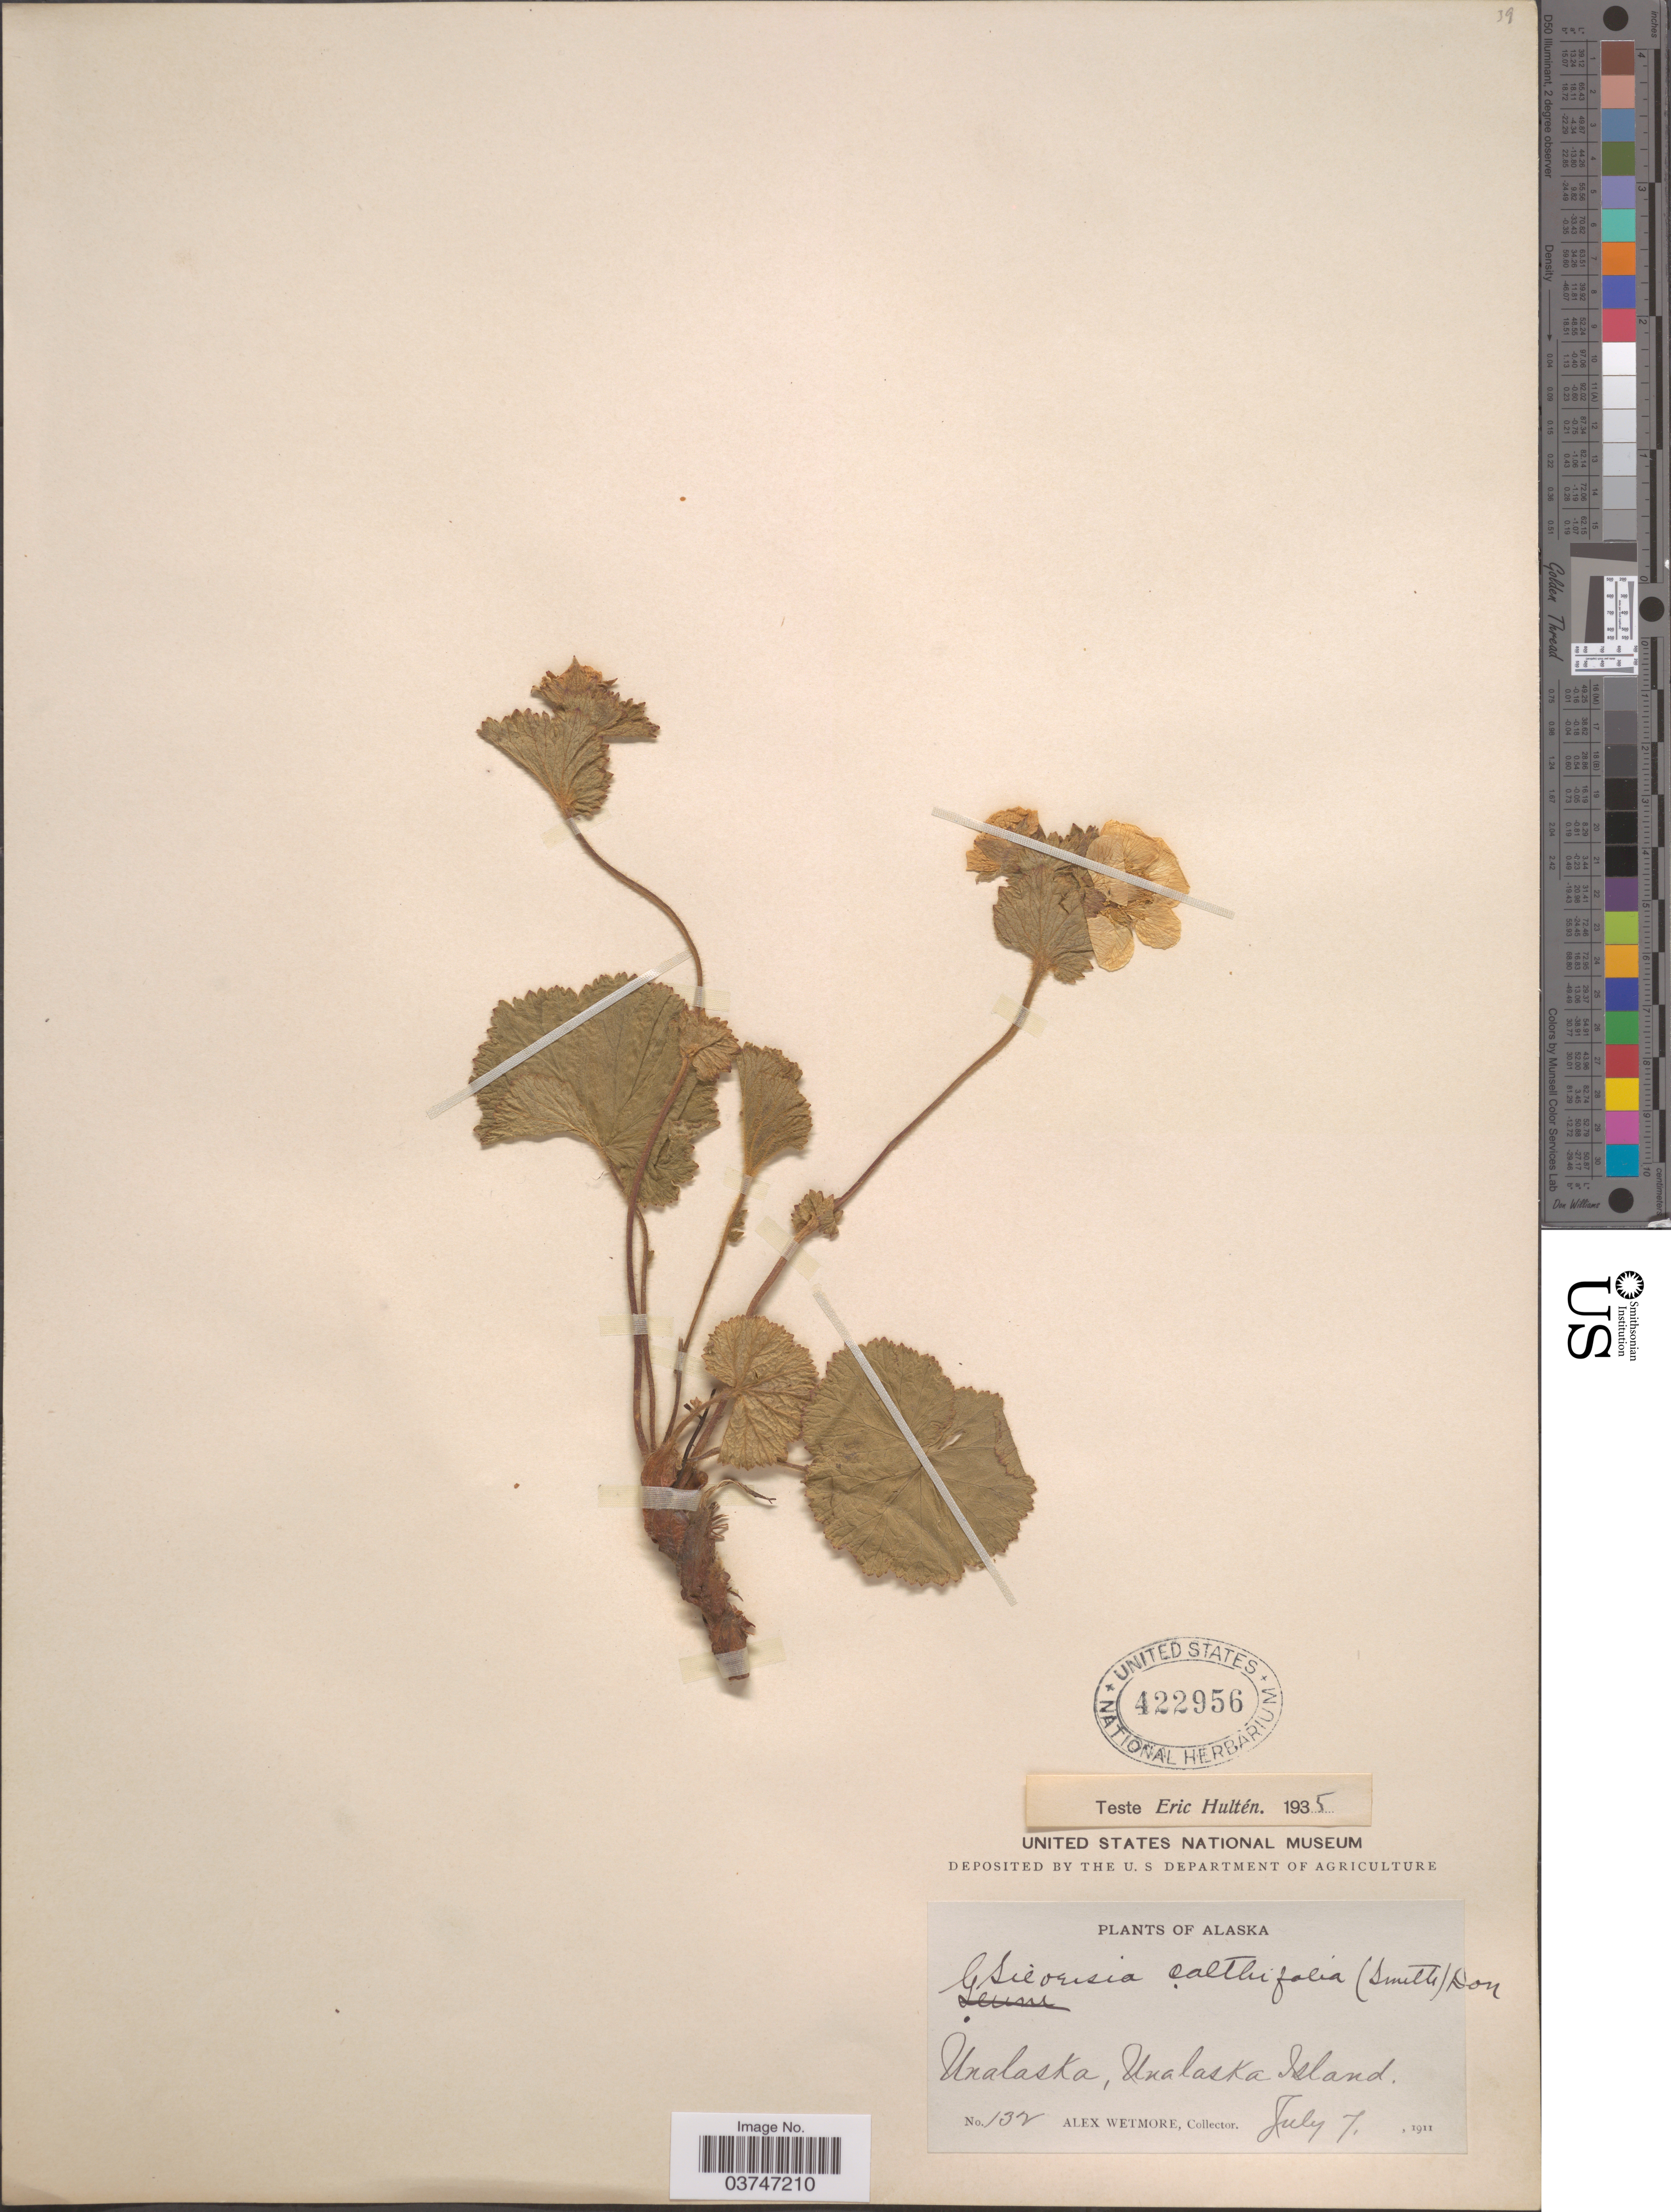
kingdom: Plantae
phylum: Tracheophyta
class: Magnoliopsida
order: Rosales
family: Rosaceae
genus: Geum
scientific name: Geum calthifolium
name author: Menzies ex Sm.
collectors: A. Wetmore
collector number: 132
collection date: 1911-07-07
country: United States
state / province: Alaska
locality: Unalaska, Unalaska Island.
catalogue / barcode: US 422956